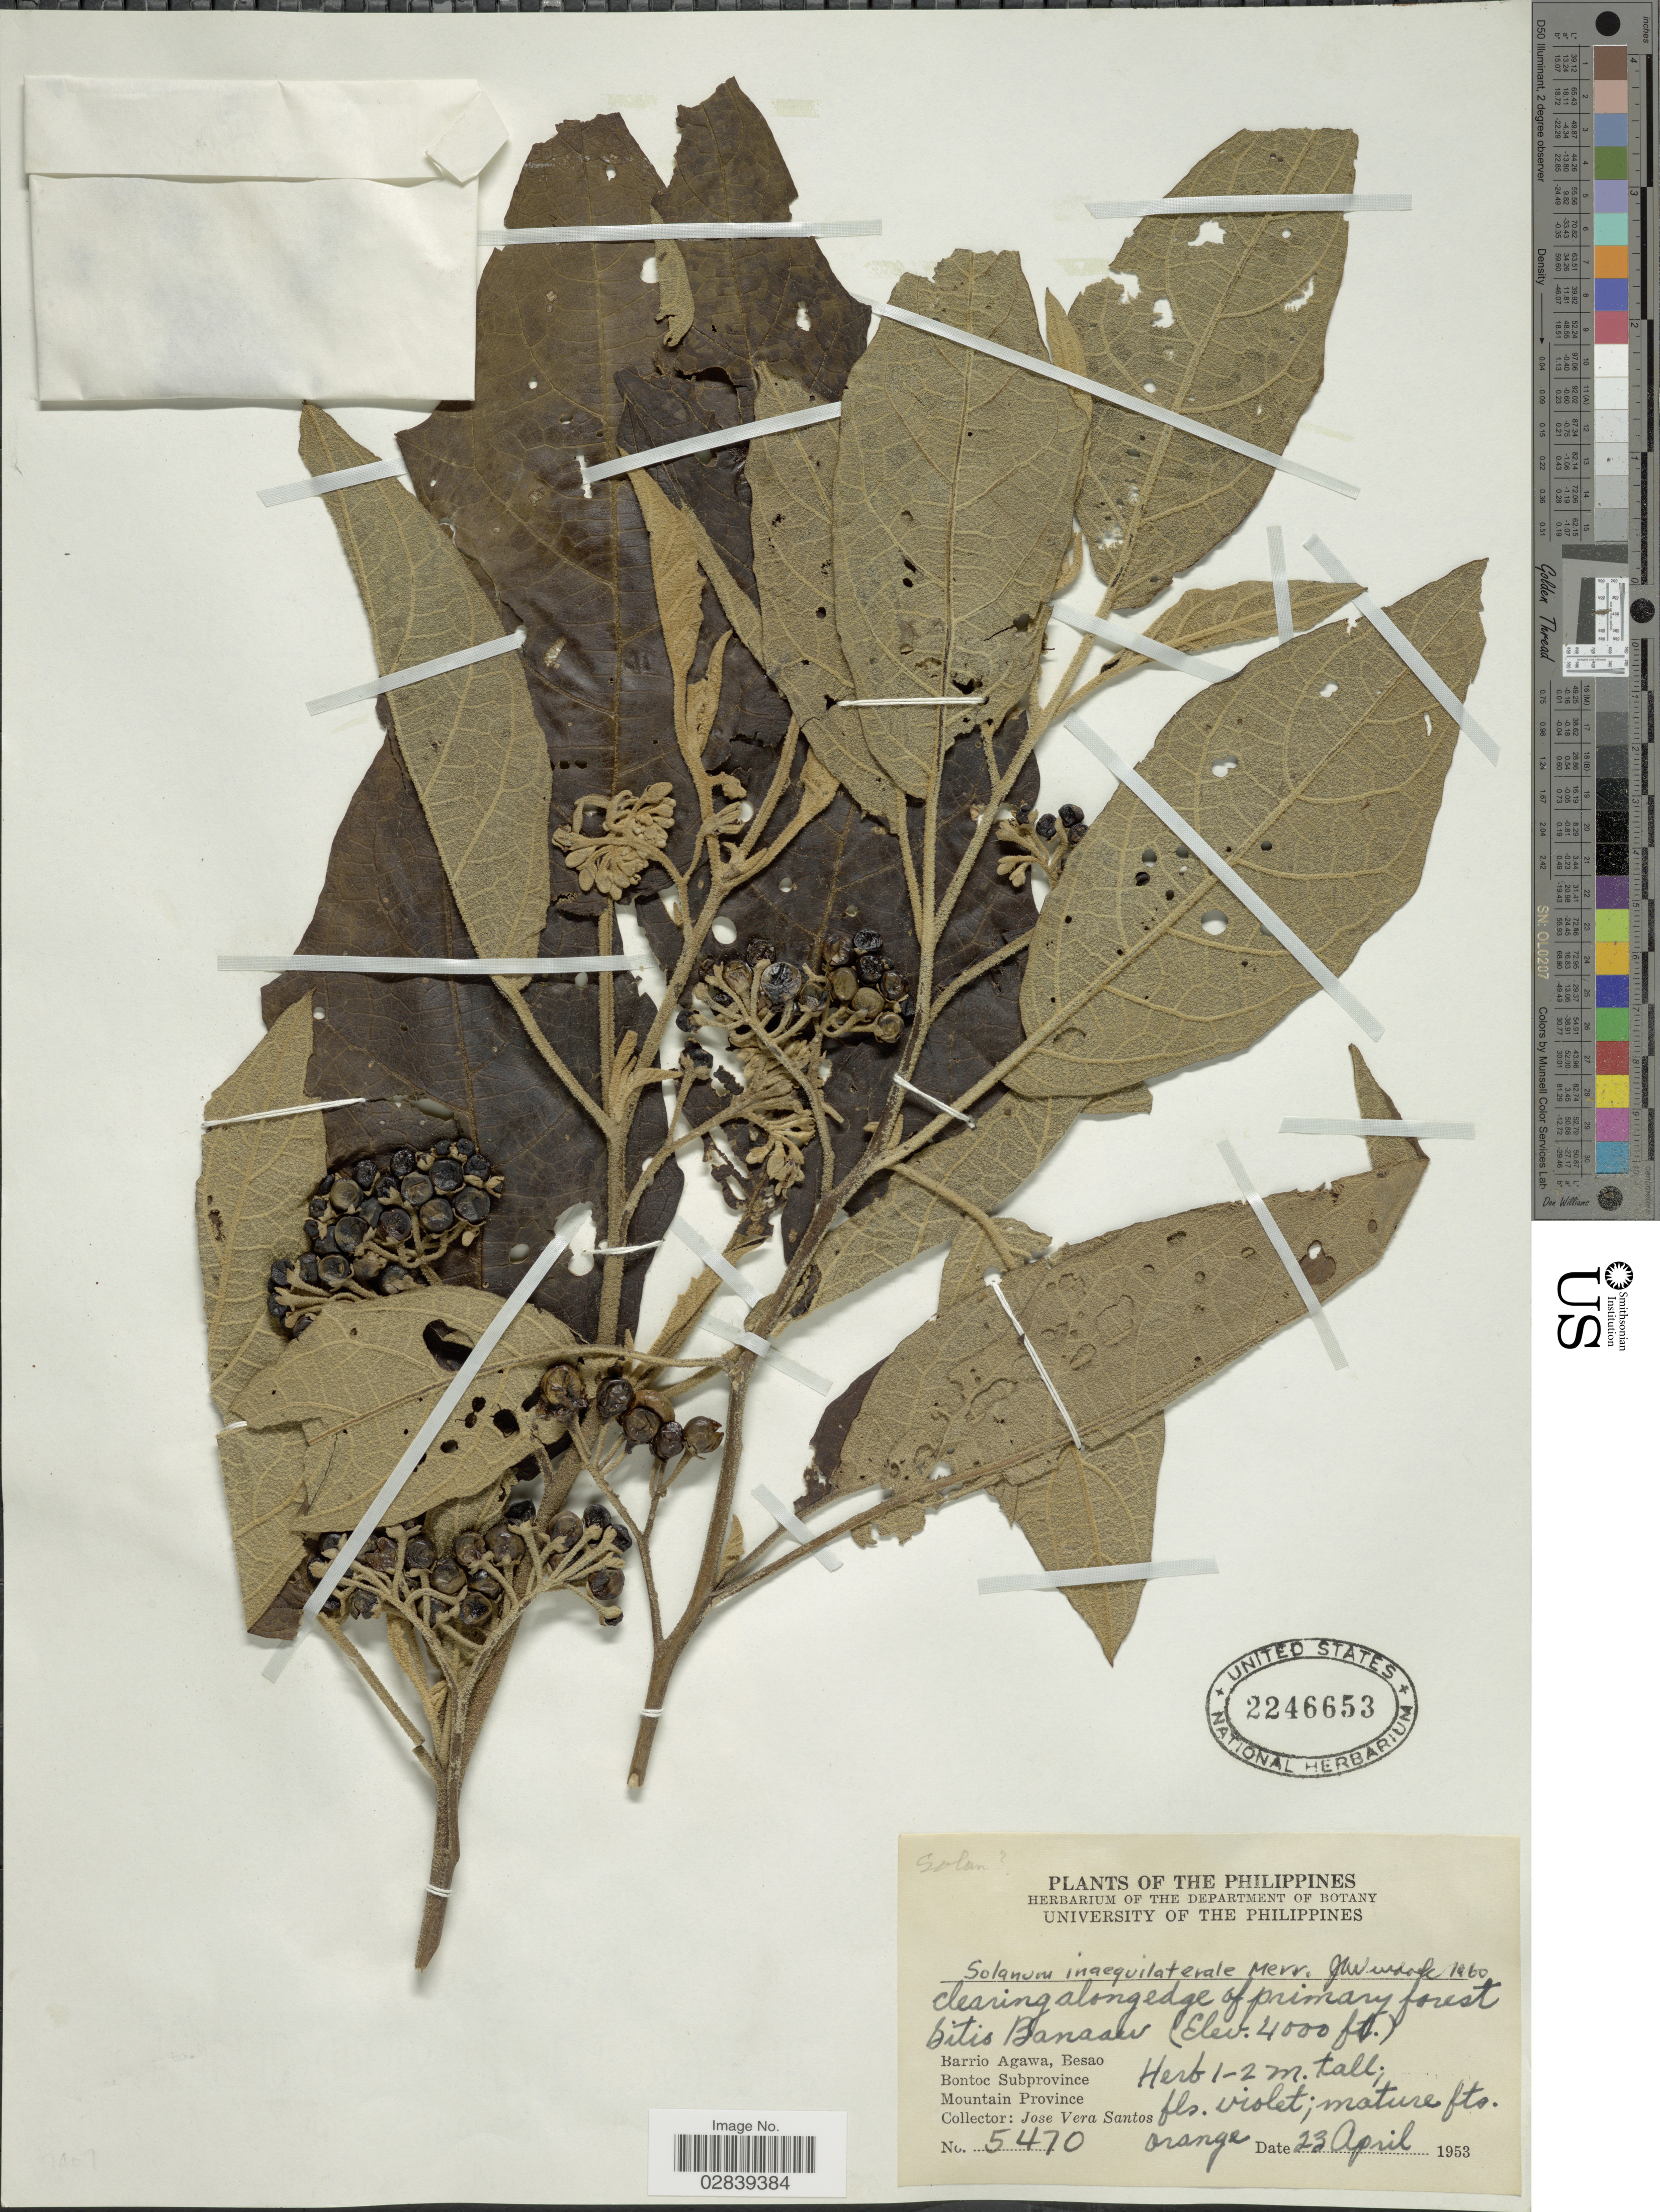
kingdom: Plantae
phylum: Tracheophyta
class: Magnoliopsida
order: Solanales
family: Solanaceae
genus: Solanum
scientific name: Solanum inaequilaterale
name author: Merr.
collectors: J. Santos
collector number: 5470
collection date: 1953-04-23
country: Philippines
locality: Clearing along edge of primary forest Bitis Banaser, Barrio Agawa, Besao, Bontoc Subprovince, Mountain Province.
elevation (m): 1219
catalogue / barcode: US 2246653